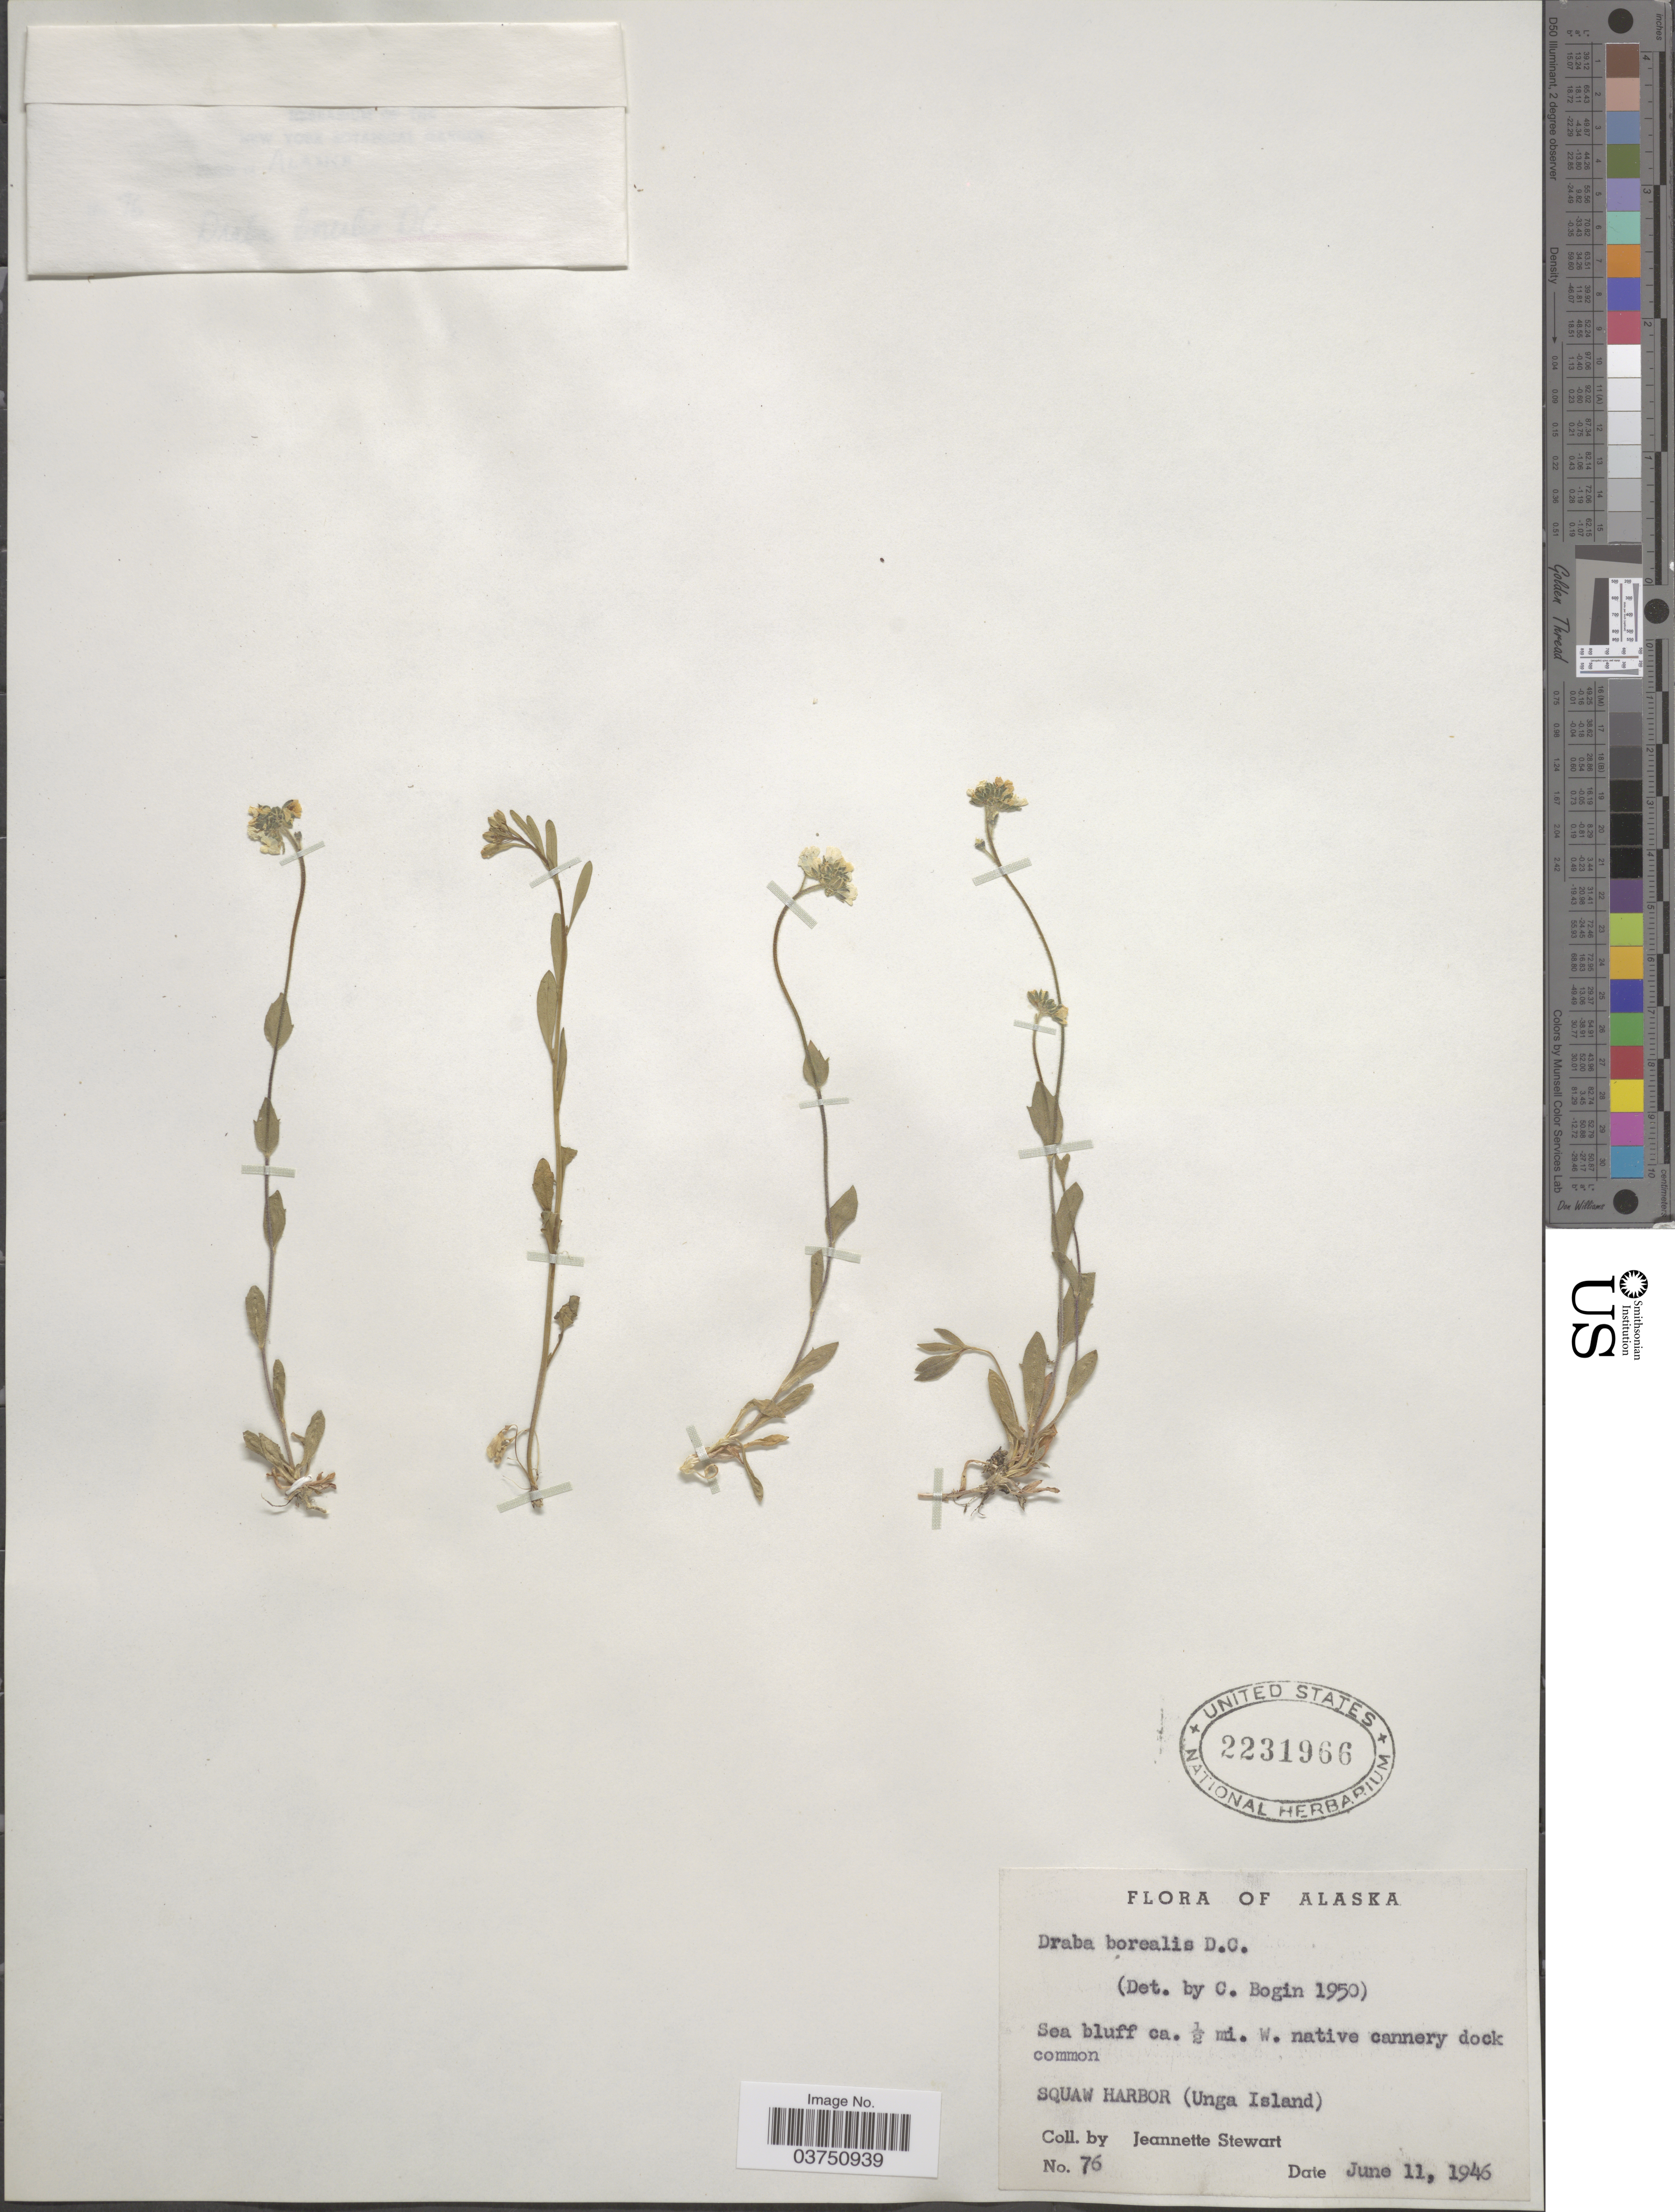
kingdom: Plantae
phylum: Tracheophyta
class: Magnoliopsida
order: Brassicales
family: Brassicaceae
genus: Draba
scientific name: Draba borealis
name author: DC.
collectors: J. Stewart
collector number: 76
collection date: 1946-06-11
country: United States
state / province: Alaska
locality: Sea bluff ca. ½ mi. W. native cannery dock. Squaw Harbor (Unga Island).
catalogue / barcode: US 2231966